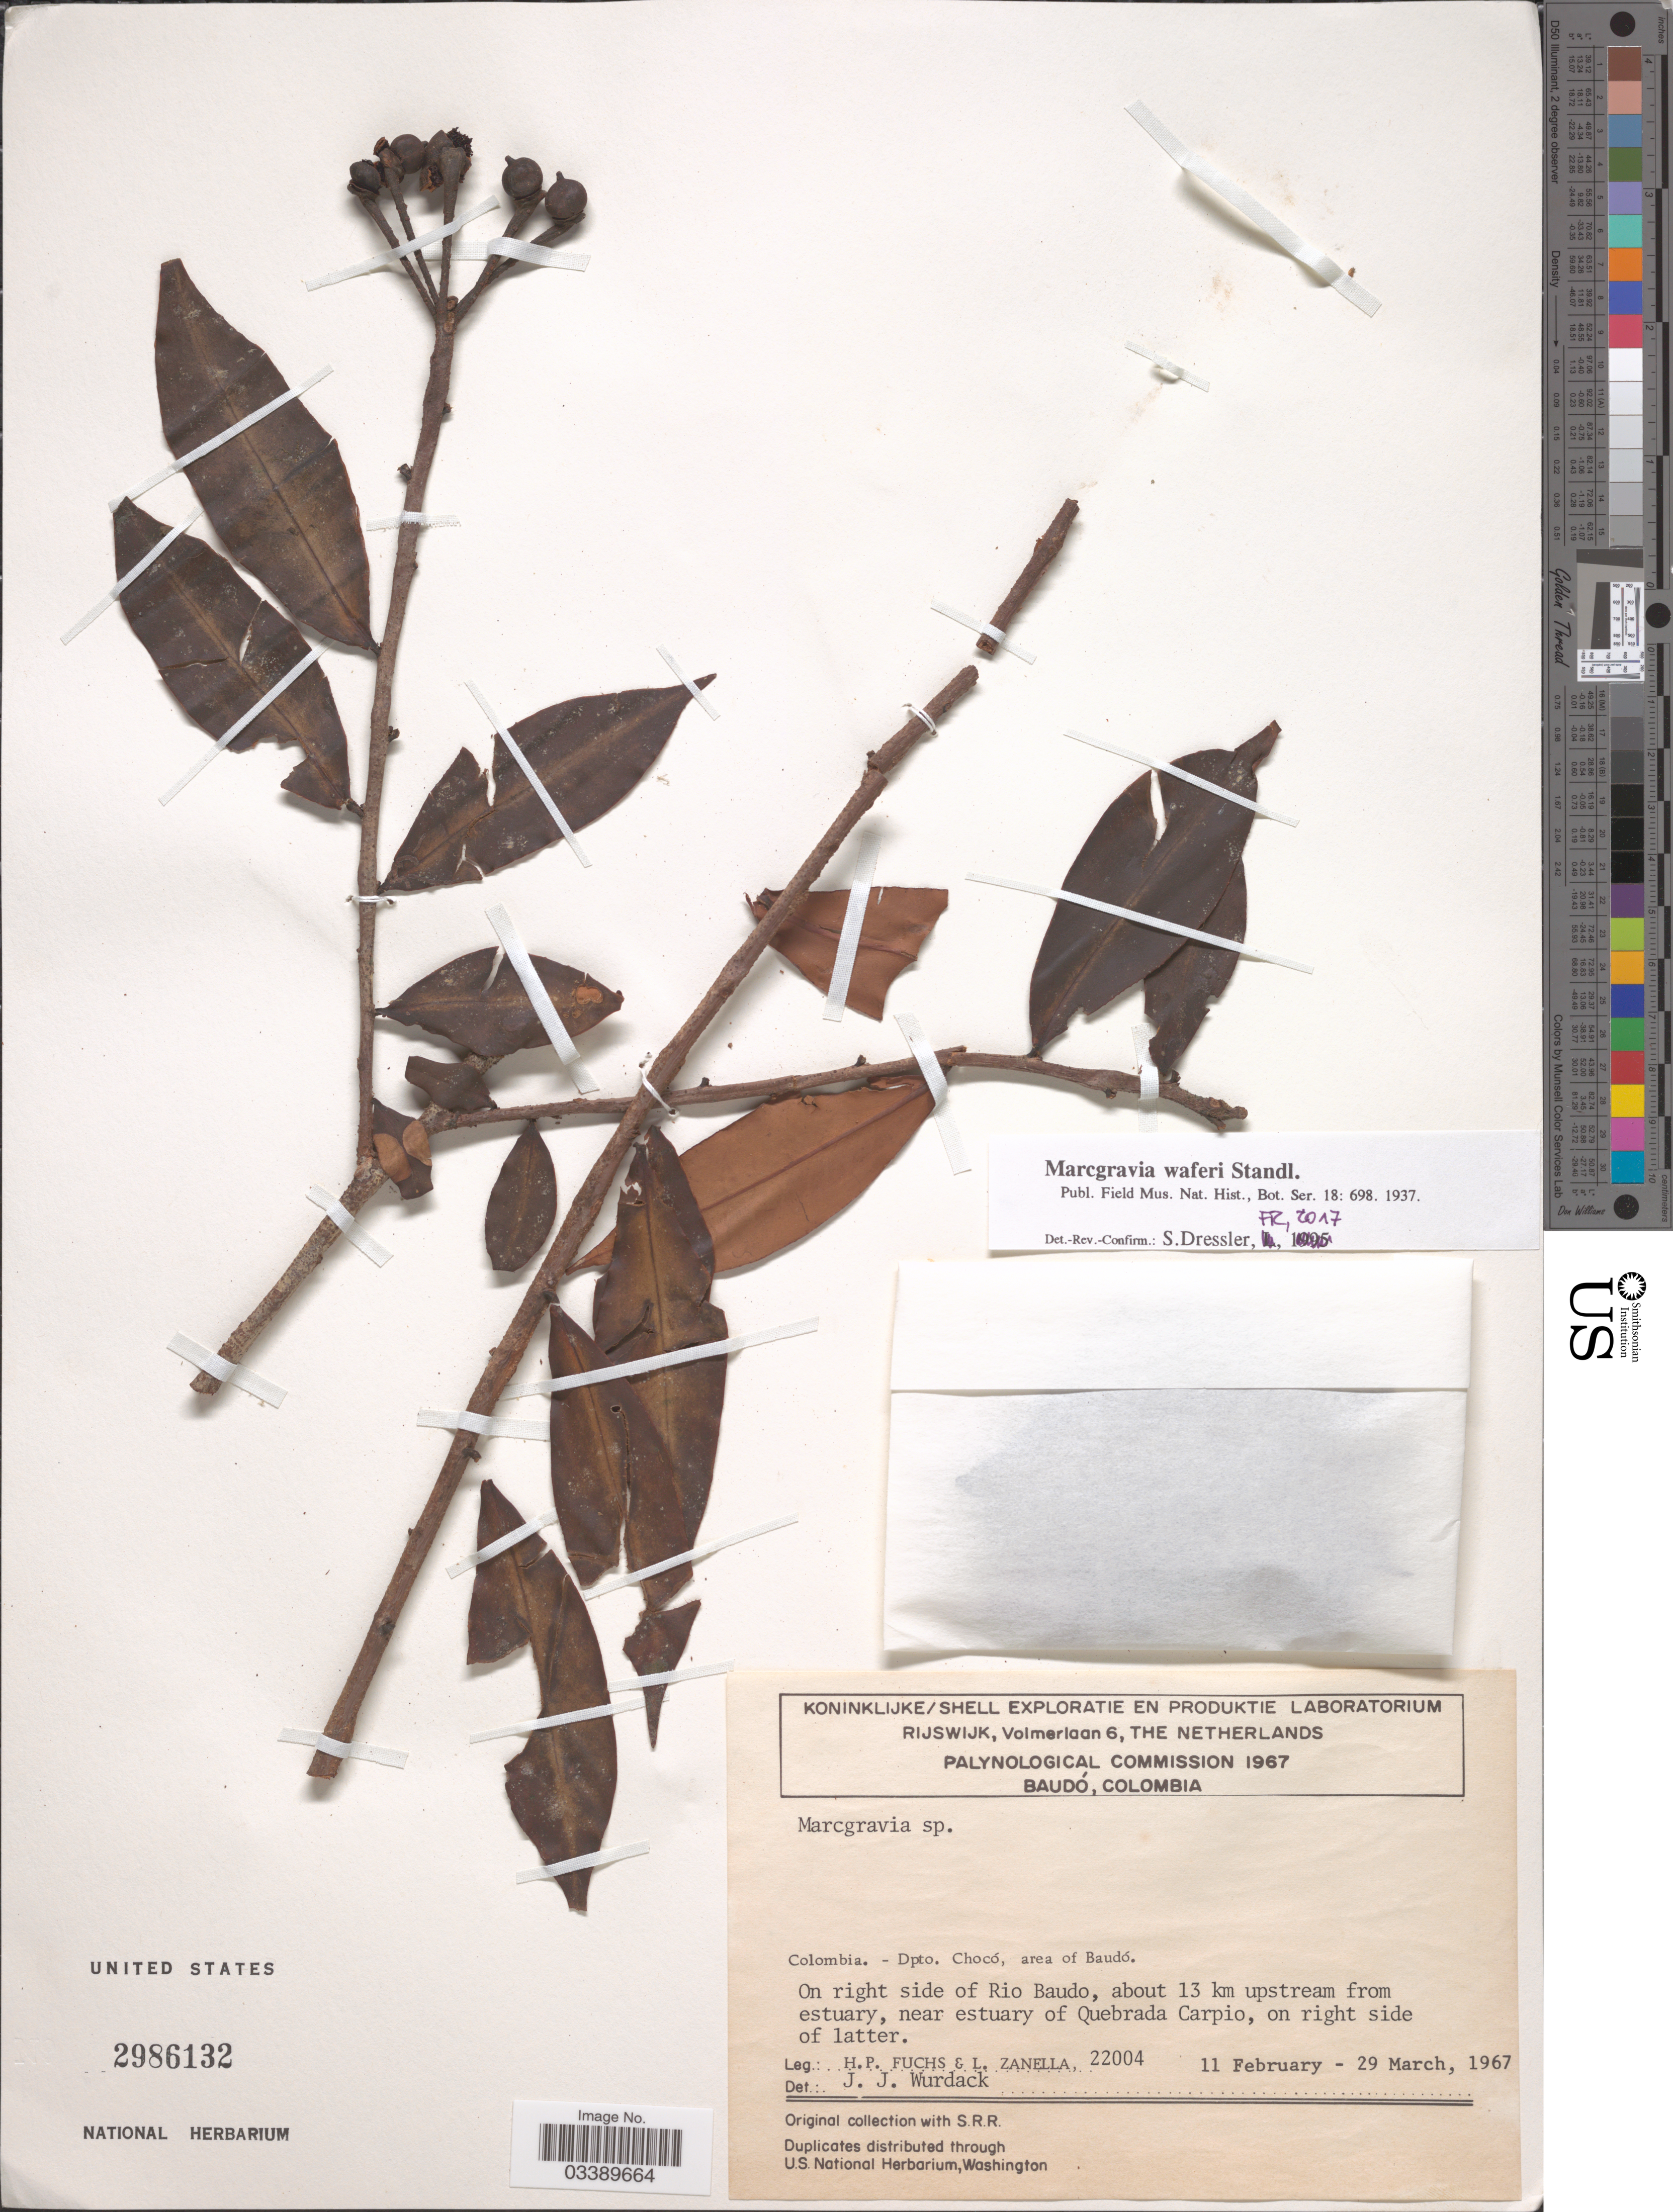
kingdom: Plantae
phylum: Tracheophyta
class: Magnoliopsida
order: Ericales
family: Marcgraviaceae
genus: Marcgravia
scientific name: Marcgravia waferi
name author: Standl.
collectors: H. P. Fuchs & L. Zanella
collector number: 22004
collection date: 1967-02-11/1967-03-29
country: Colombia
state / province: Chocó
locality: Dpto. Chocó, area of Baudó. On right side of Rio Baudo, about 13 km upstream from estuary, near estuary of Quebrada Carpio, on right side of latter.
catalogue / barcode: US 2986132